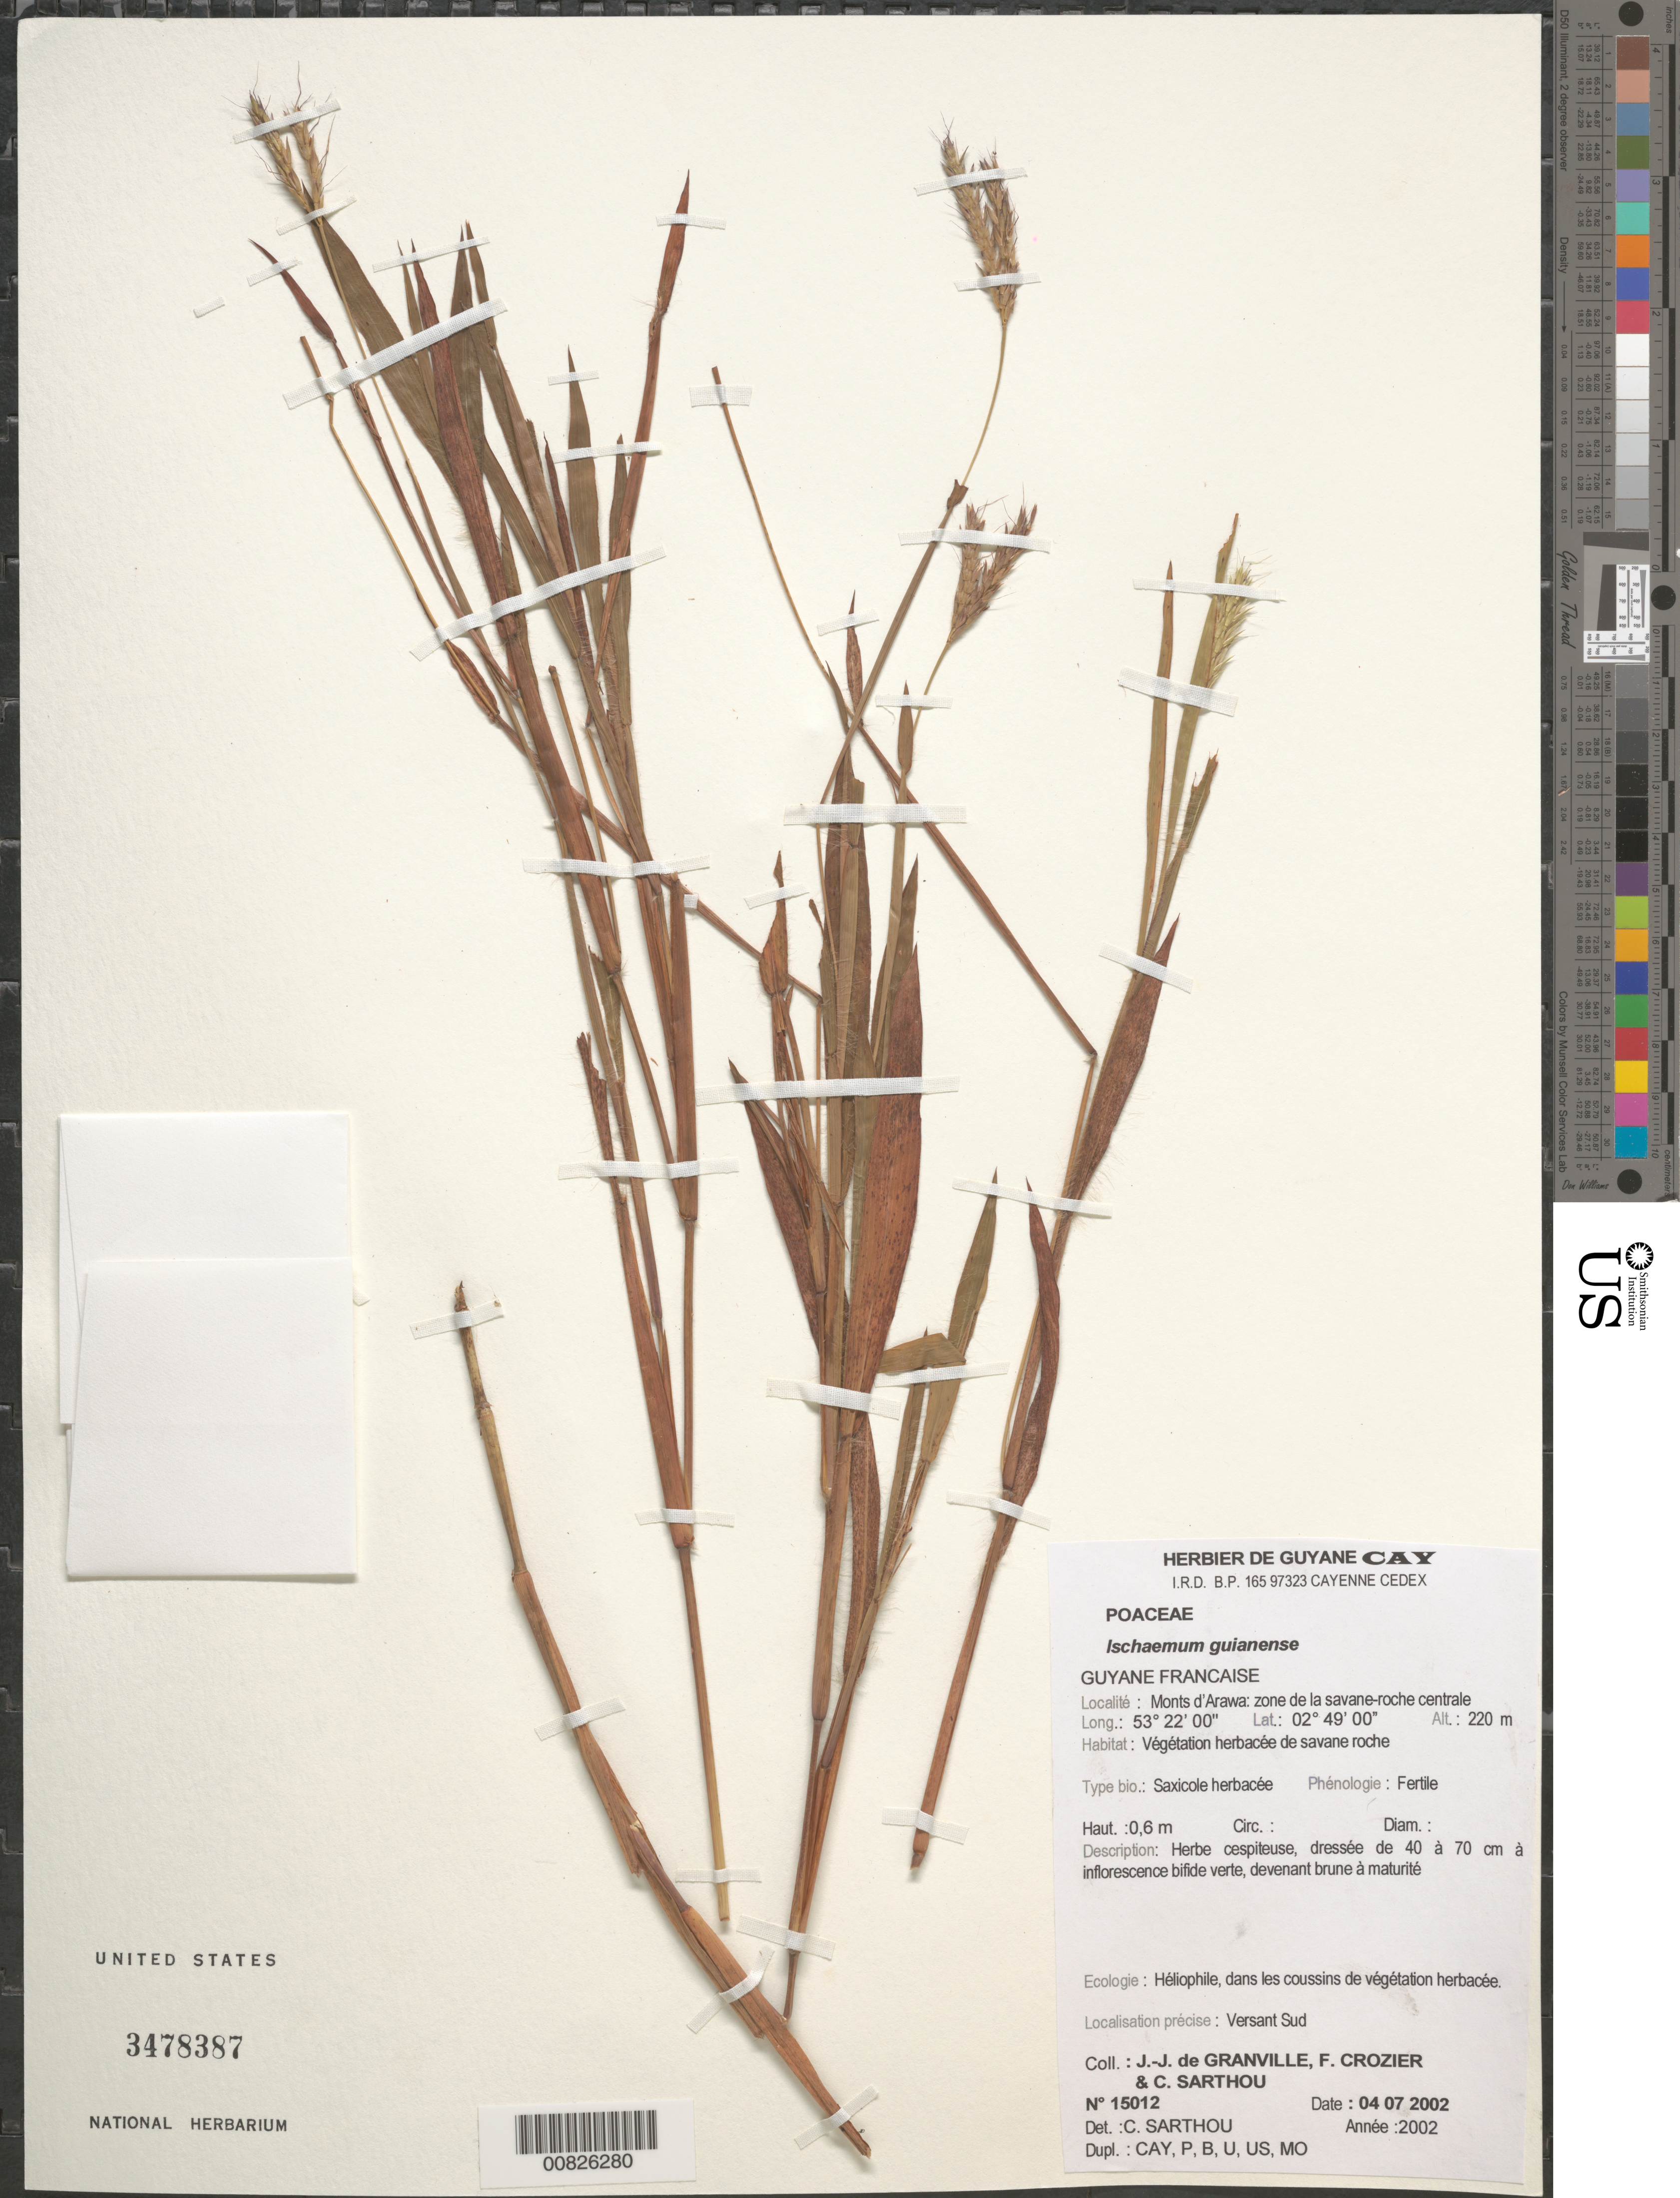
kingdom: Plantae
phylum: Tracheophyta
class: Liliopsida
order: Poales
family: Poaceae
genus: Ischaemum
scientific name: Ischaemum guianense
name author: Kunth ex Hack.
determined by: Sarthou, C.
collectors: J.-J. de Granville, F. Crozier & C. Sarthou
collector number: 15012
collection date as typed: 4-Jul-02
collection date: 2002-07-04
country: French Guiana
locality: Monts d'Arawa, zone de la savane-roche centrale, versant sud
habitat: Vegetation herbacée de savane roche; heliophile, dans les coussins de vegetation herbacée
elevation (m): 220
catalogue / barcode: US 3478387